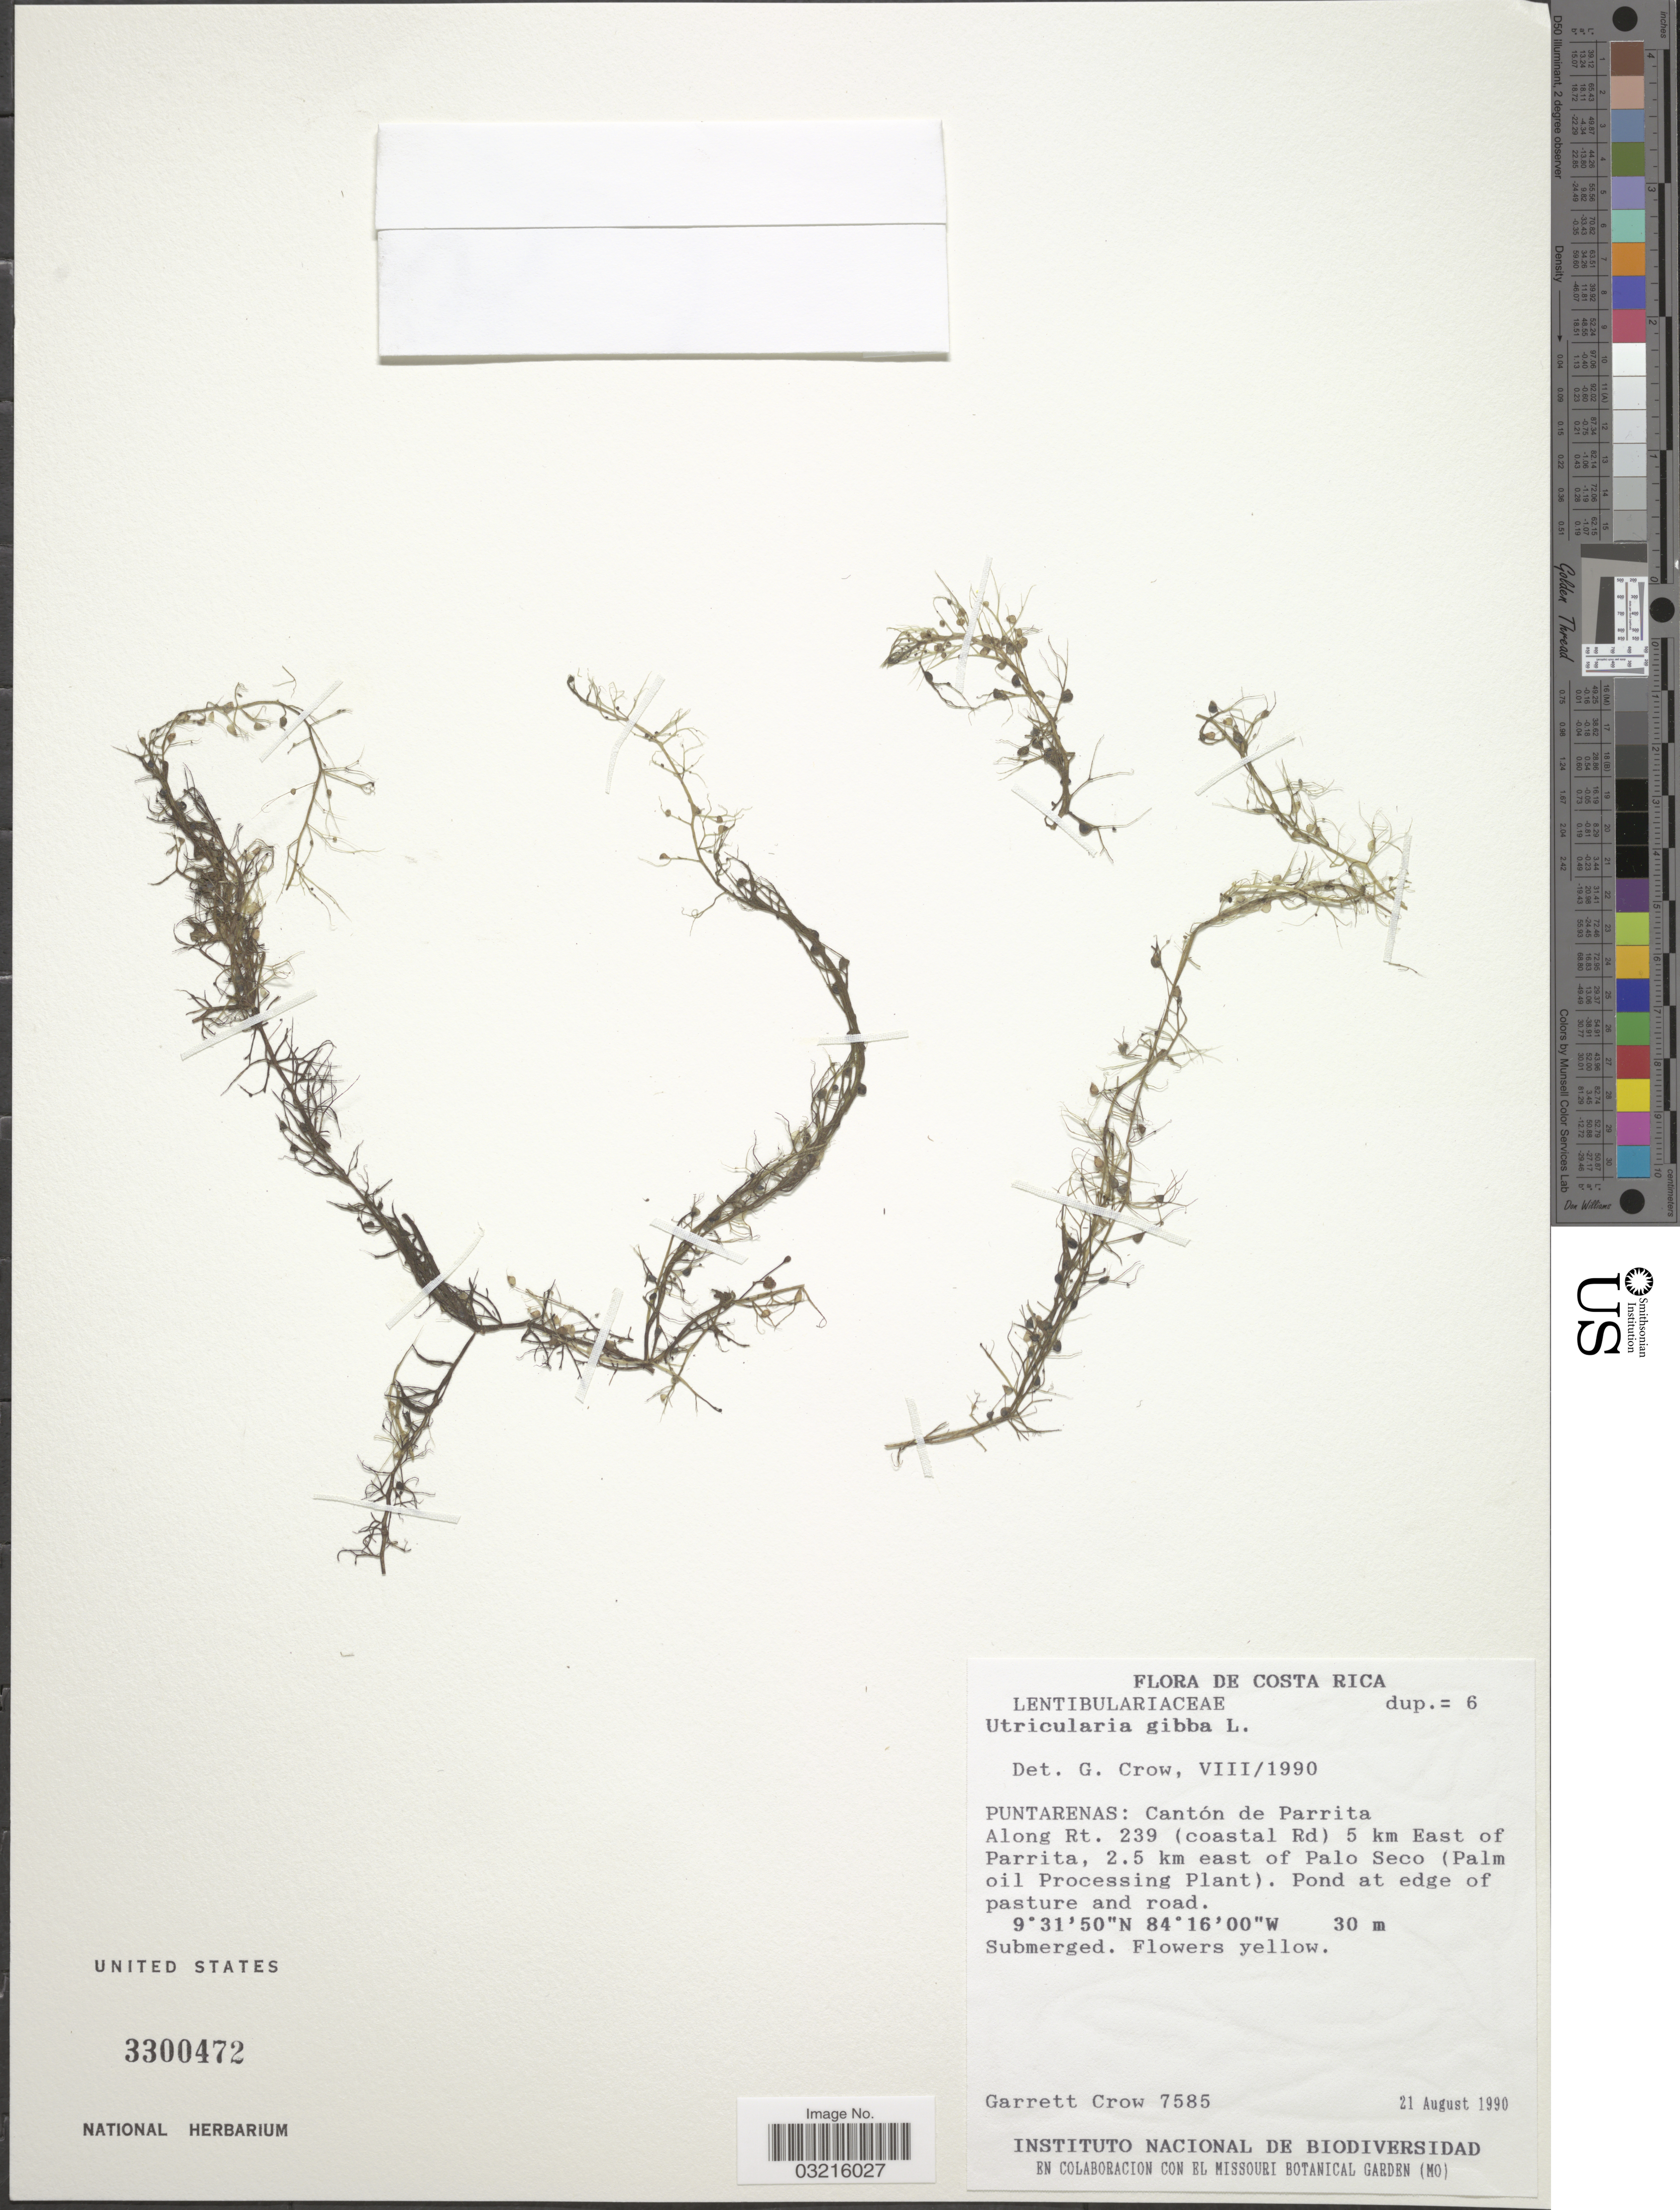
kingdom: Plantae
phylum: Tracheophyta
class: Magnoliopsida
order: Lamiales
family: Lentibulariaceae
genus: Utricularia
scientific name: Utricularia gibba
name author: L.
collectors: G. E. Crow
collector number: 7585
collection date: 1990-08-21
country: Costa Rica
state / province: Puntarenas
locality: Cantón de Parrita, Along Rt. 239 (coastal Rd) 5 km East of Parrita, 2.5 km east of Palo Seco.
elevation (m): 30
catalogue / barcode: US 3300472